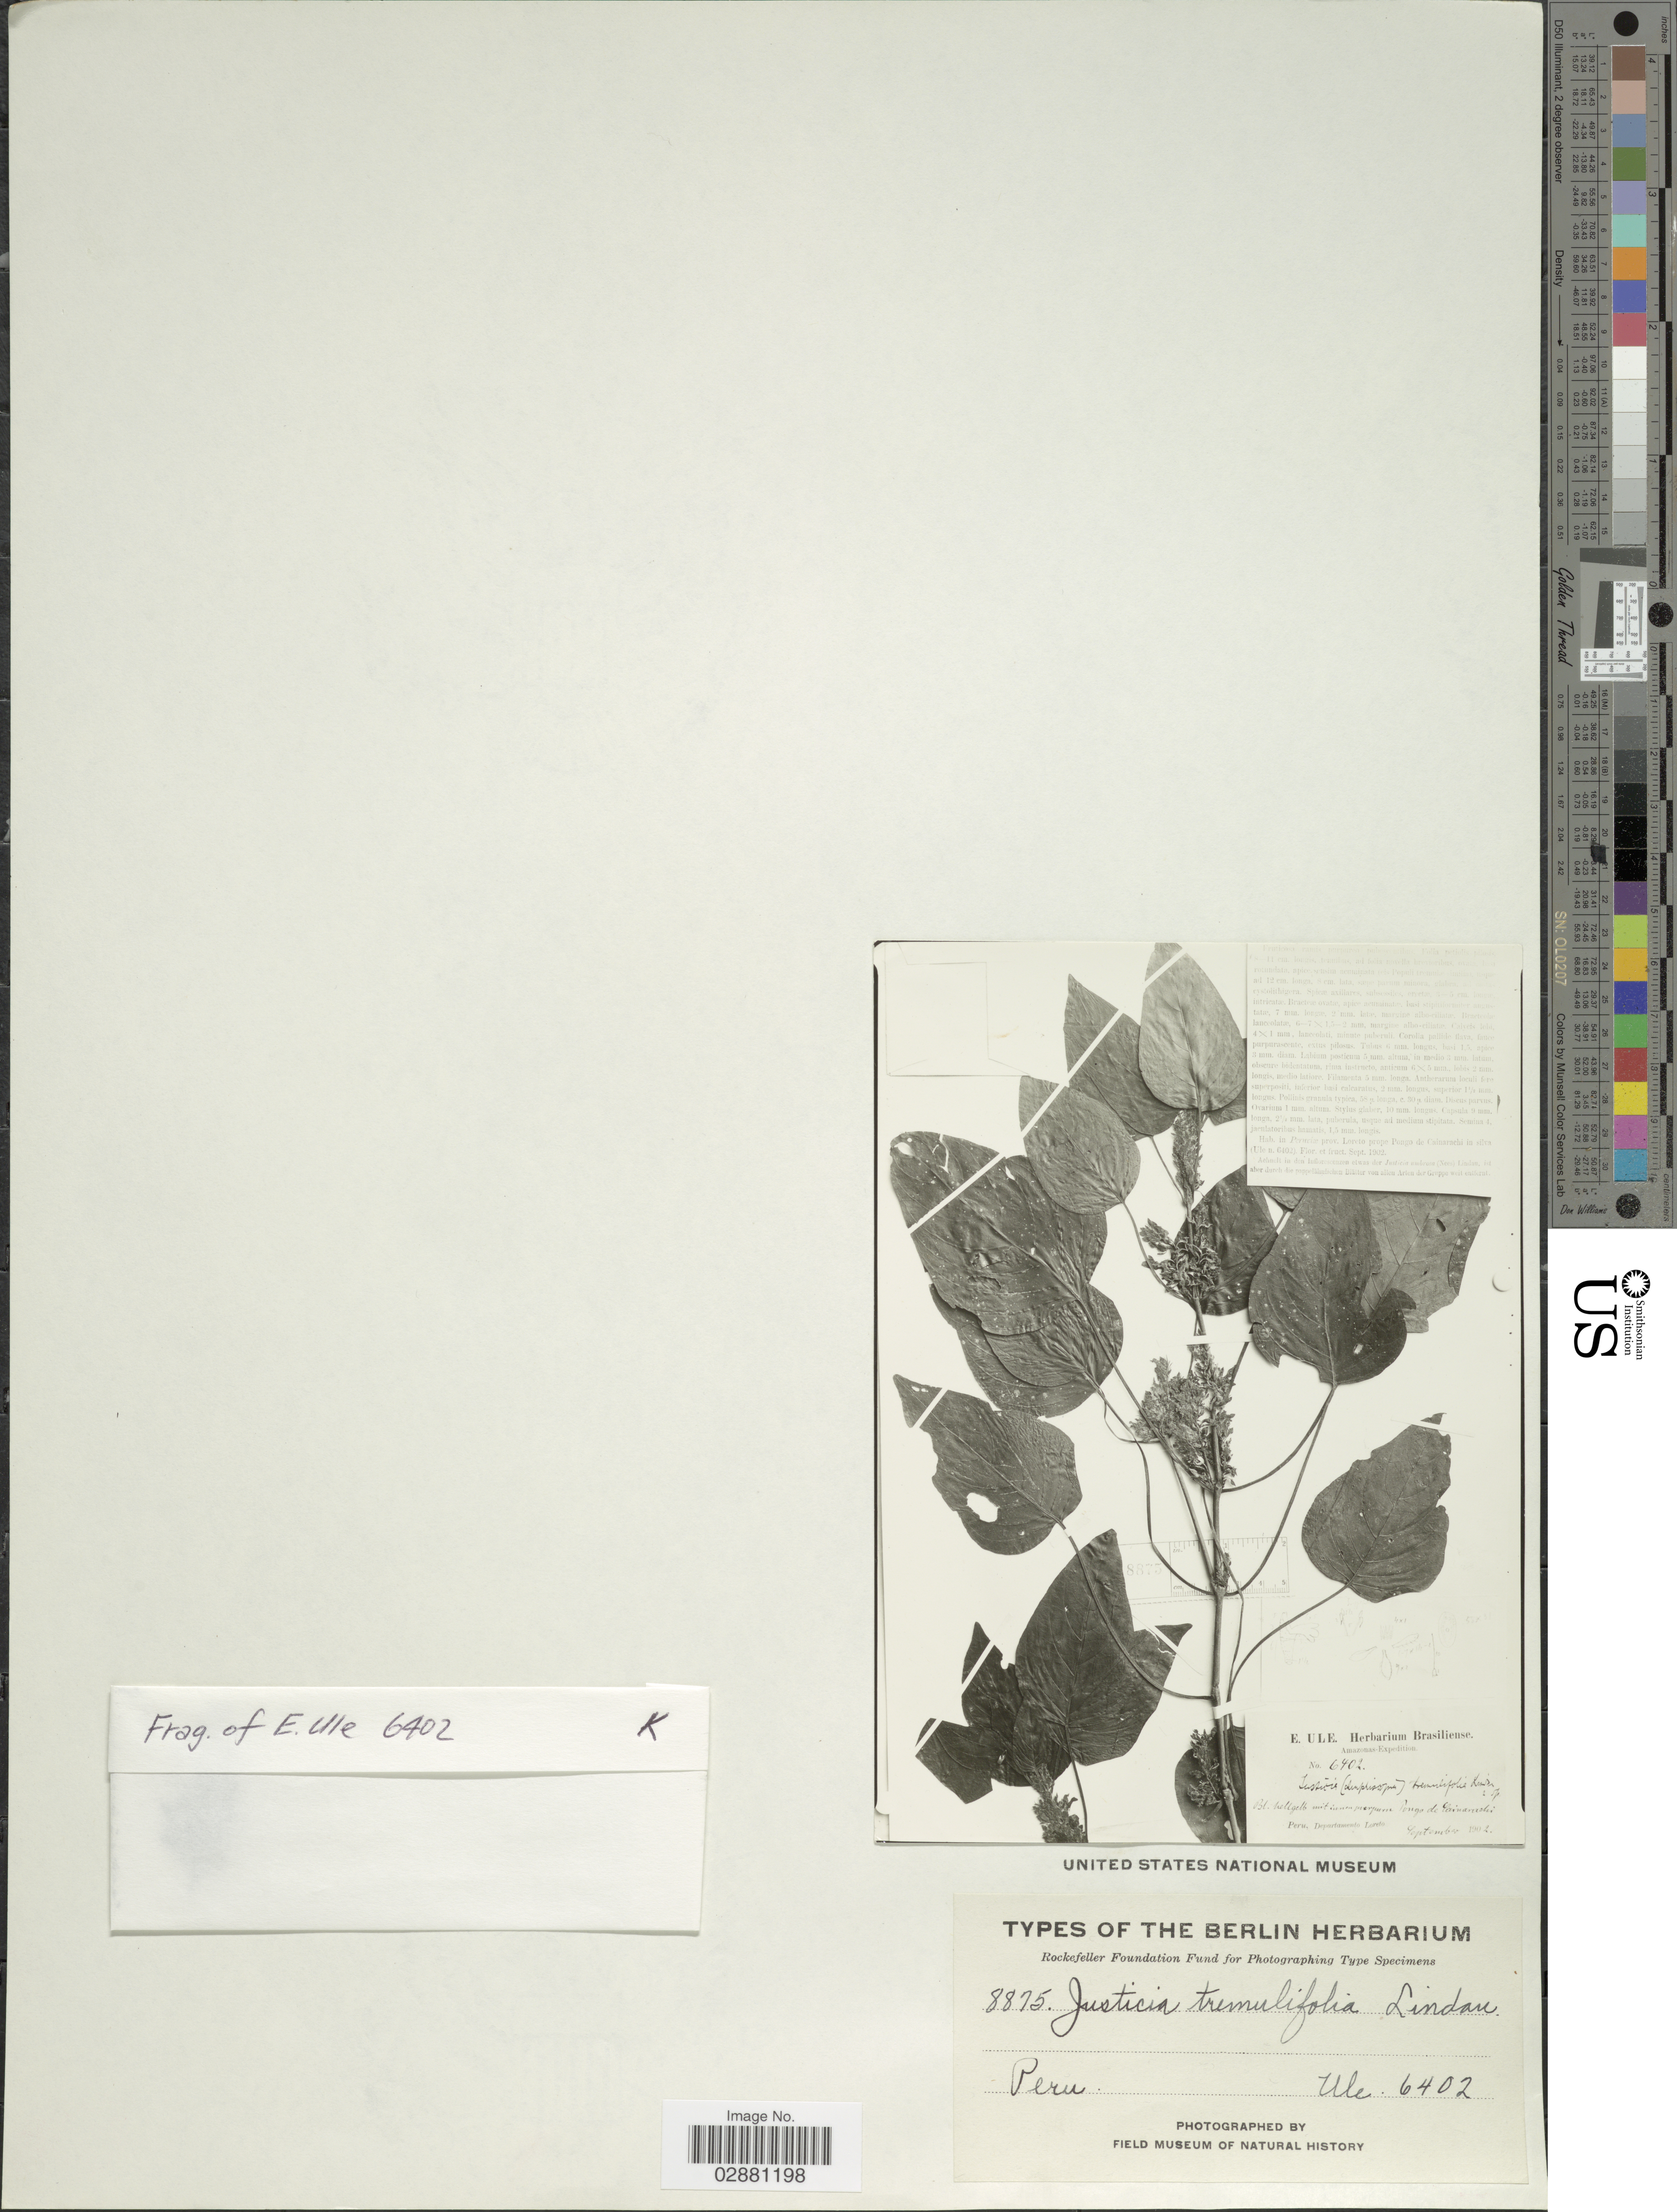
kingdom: Plantae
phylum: Tracheophyta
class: Magnoliopsida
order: Lamiales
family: Acanthaceae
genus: Justicia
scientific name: Justicia tremulifolia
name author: Lindau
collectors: E. H. Ule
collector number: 6402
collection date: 1902-09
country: Peru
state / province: Loreto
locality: Departamento Loreto, Pongo de Cainarachi.